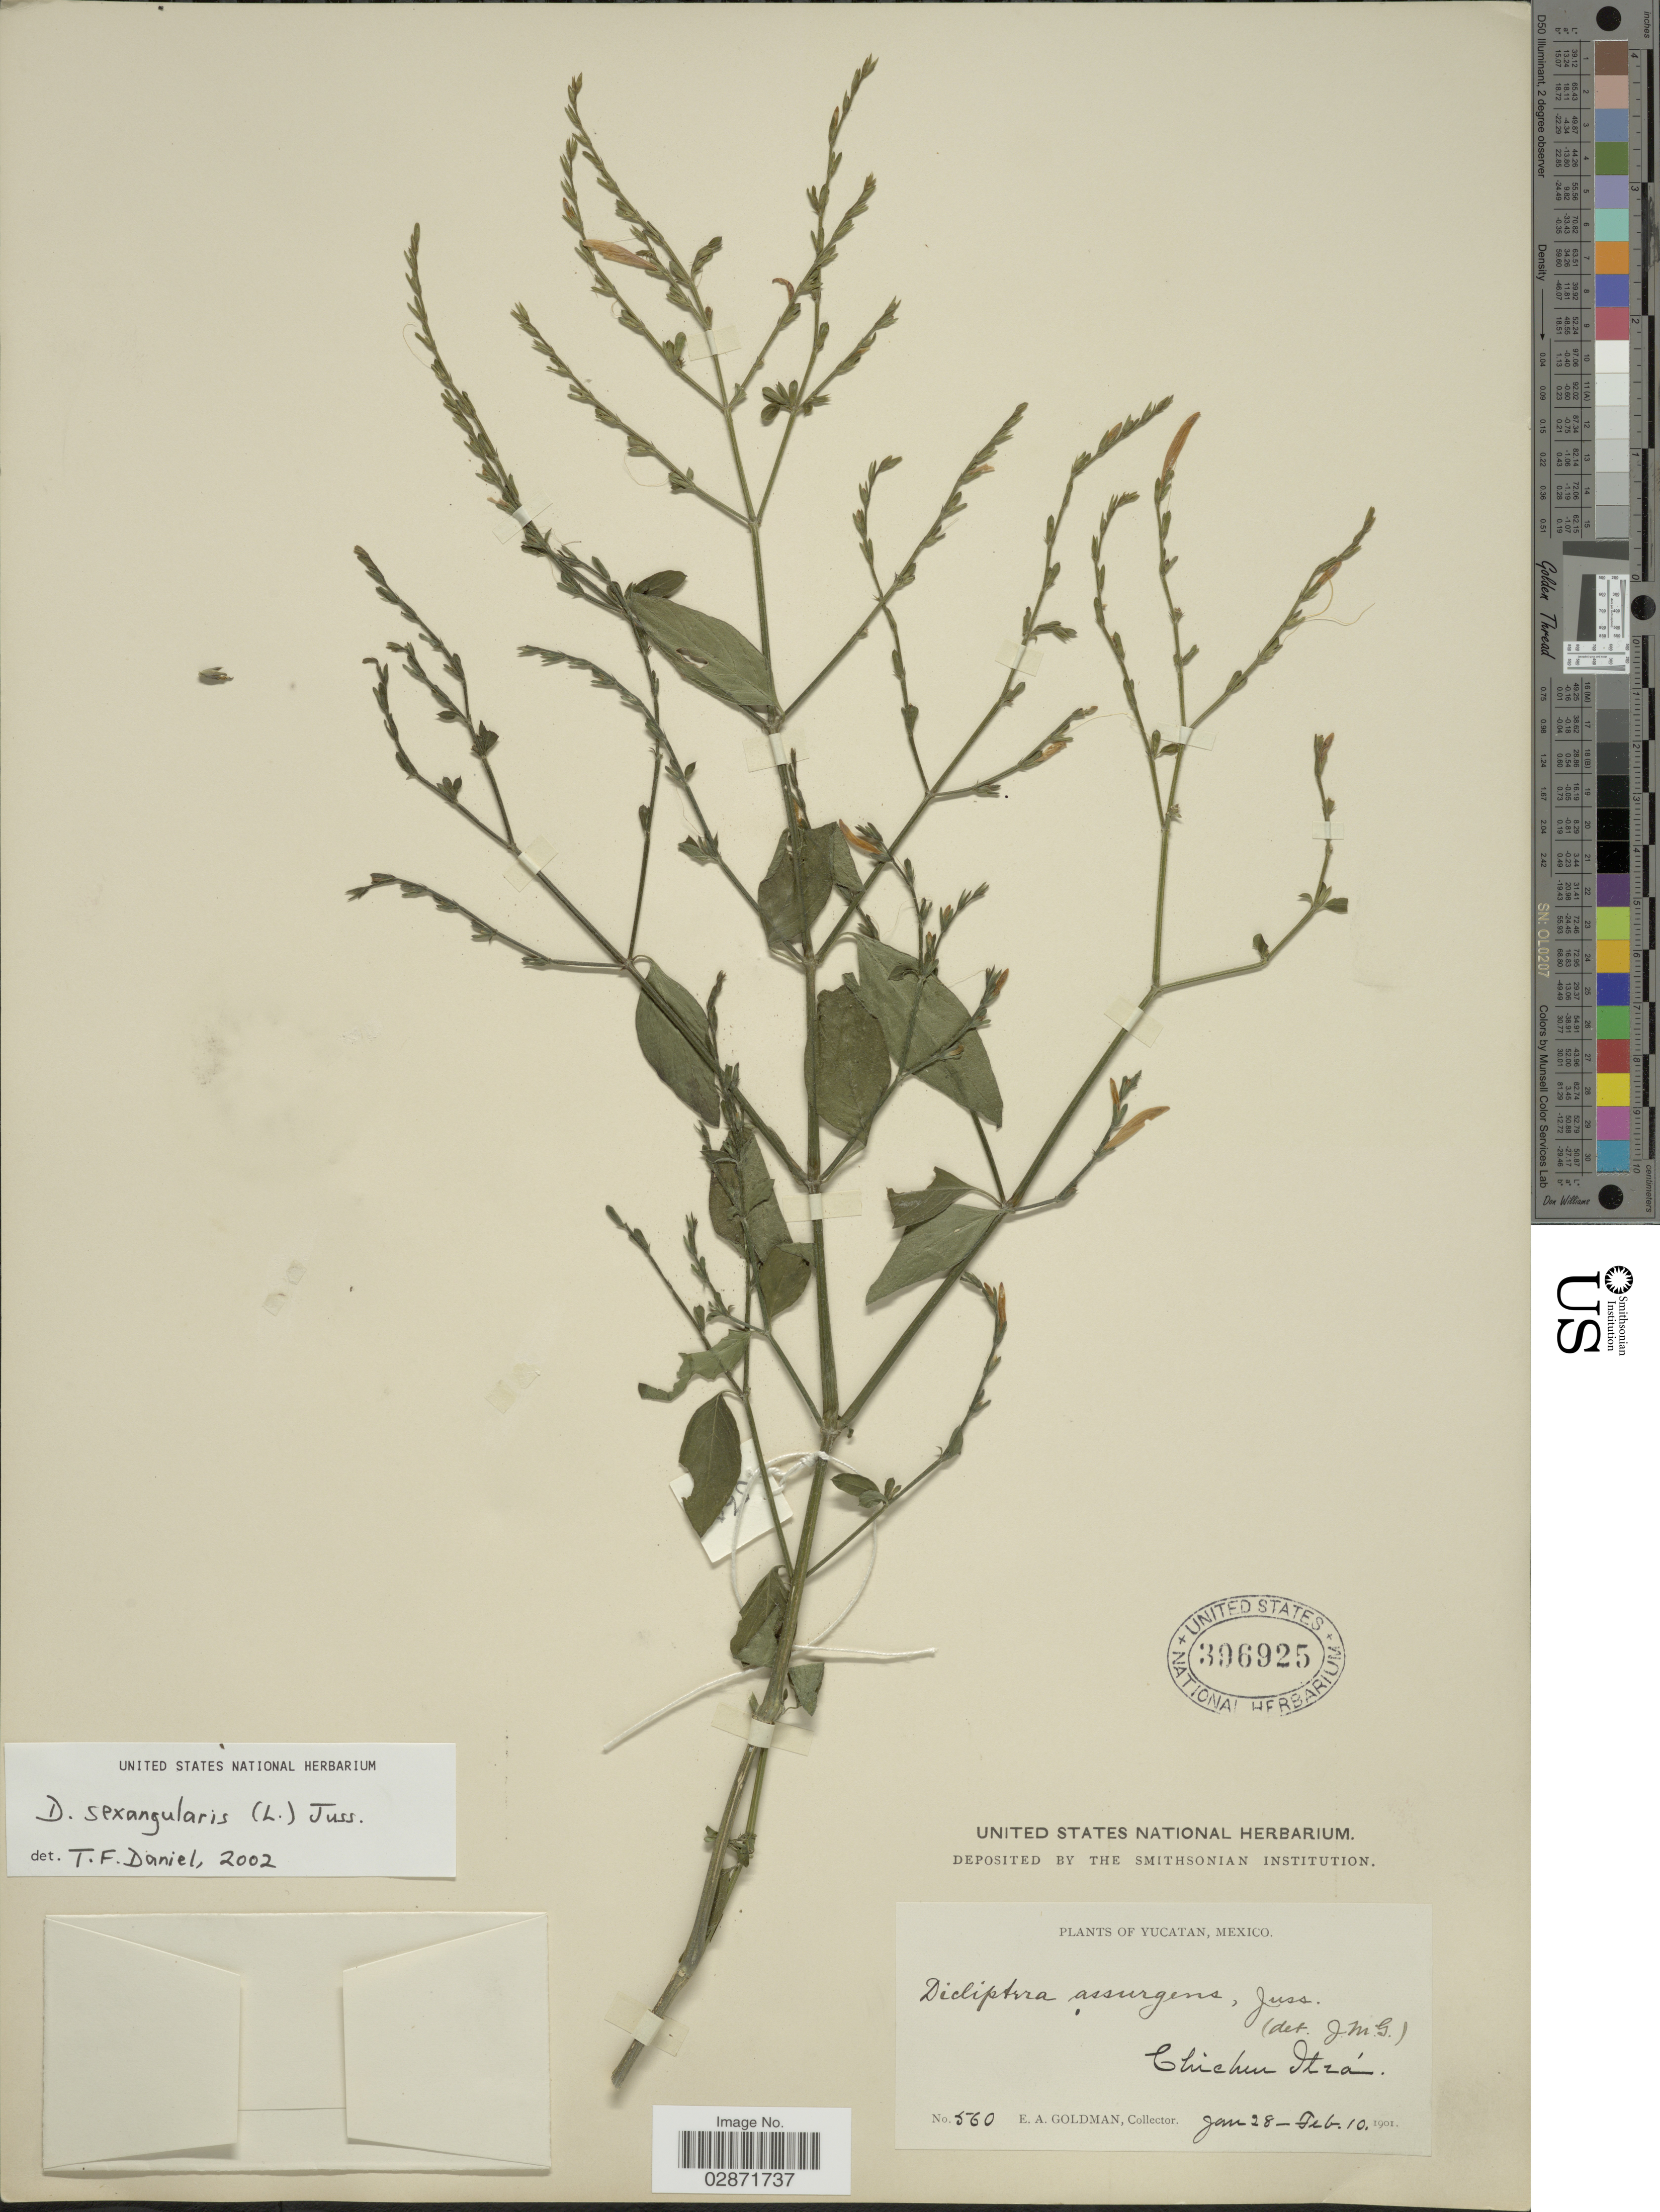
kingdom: Plantae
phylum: Tracheophyta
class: Magnoliopsida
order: Lamiales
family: Acanthaceae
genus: Dicliptera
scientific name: Dicliptera sexangularis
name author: (L.) Juss.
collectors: E. A. Goldman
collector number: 560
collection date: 1901-01-28/1901-02-10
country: Mexico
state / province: Yucatán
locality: Chichen Itzá.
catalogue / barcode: US 396925